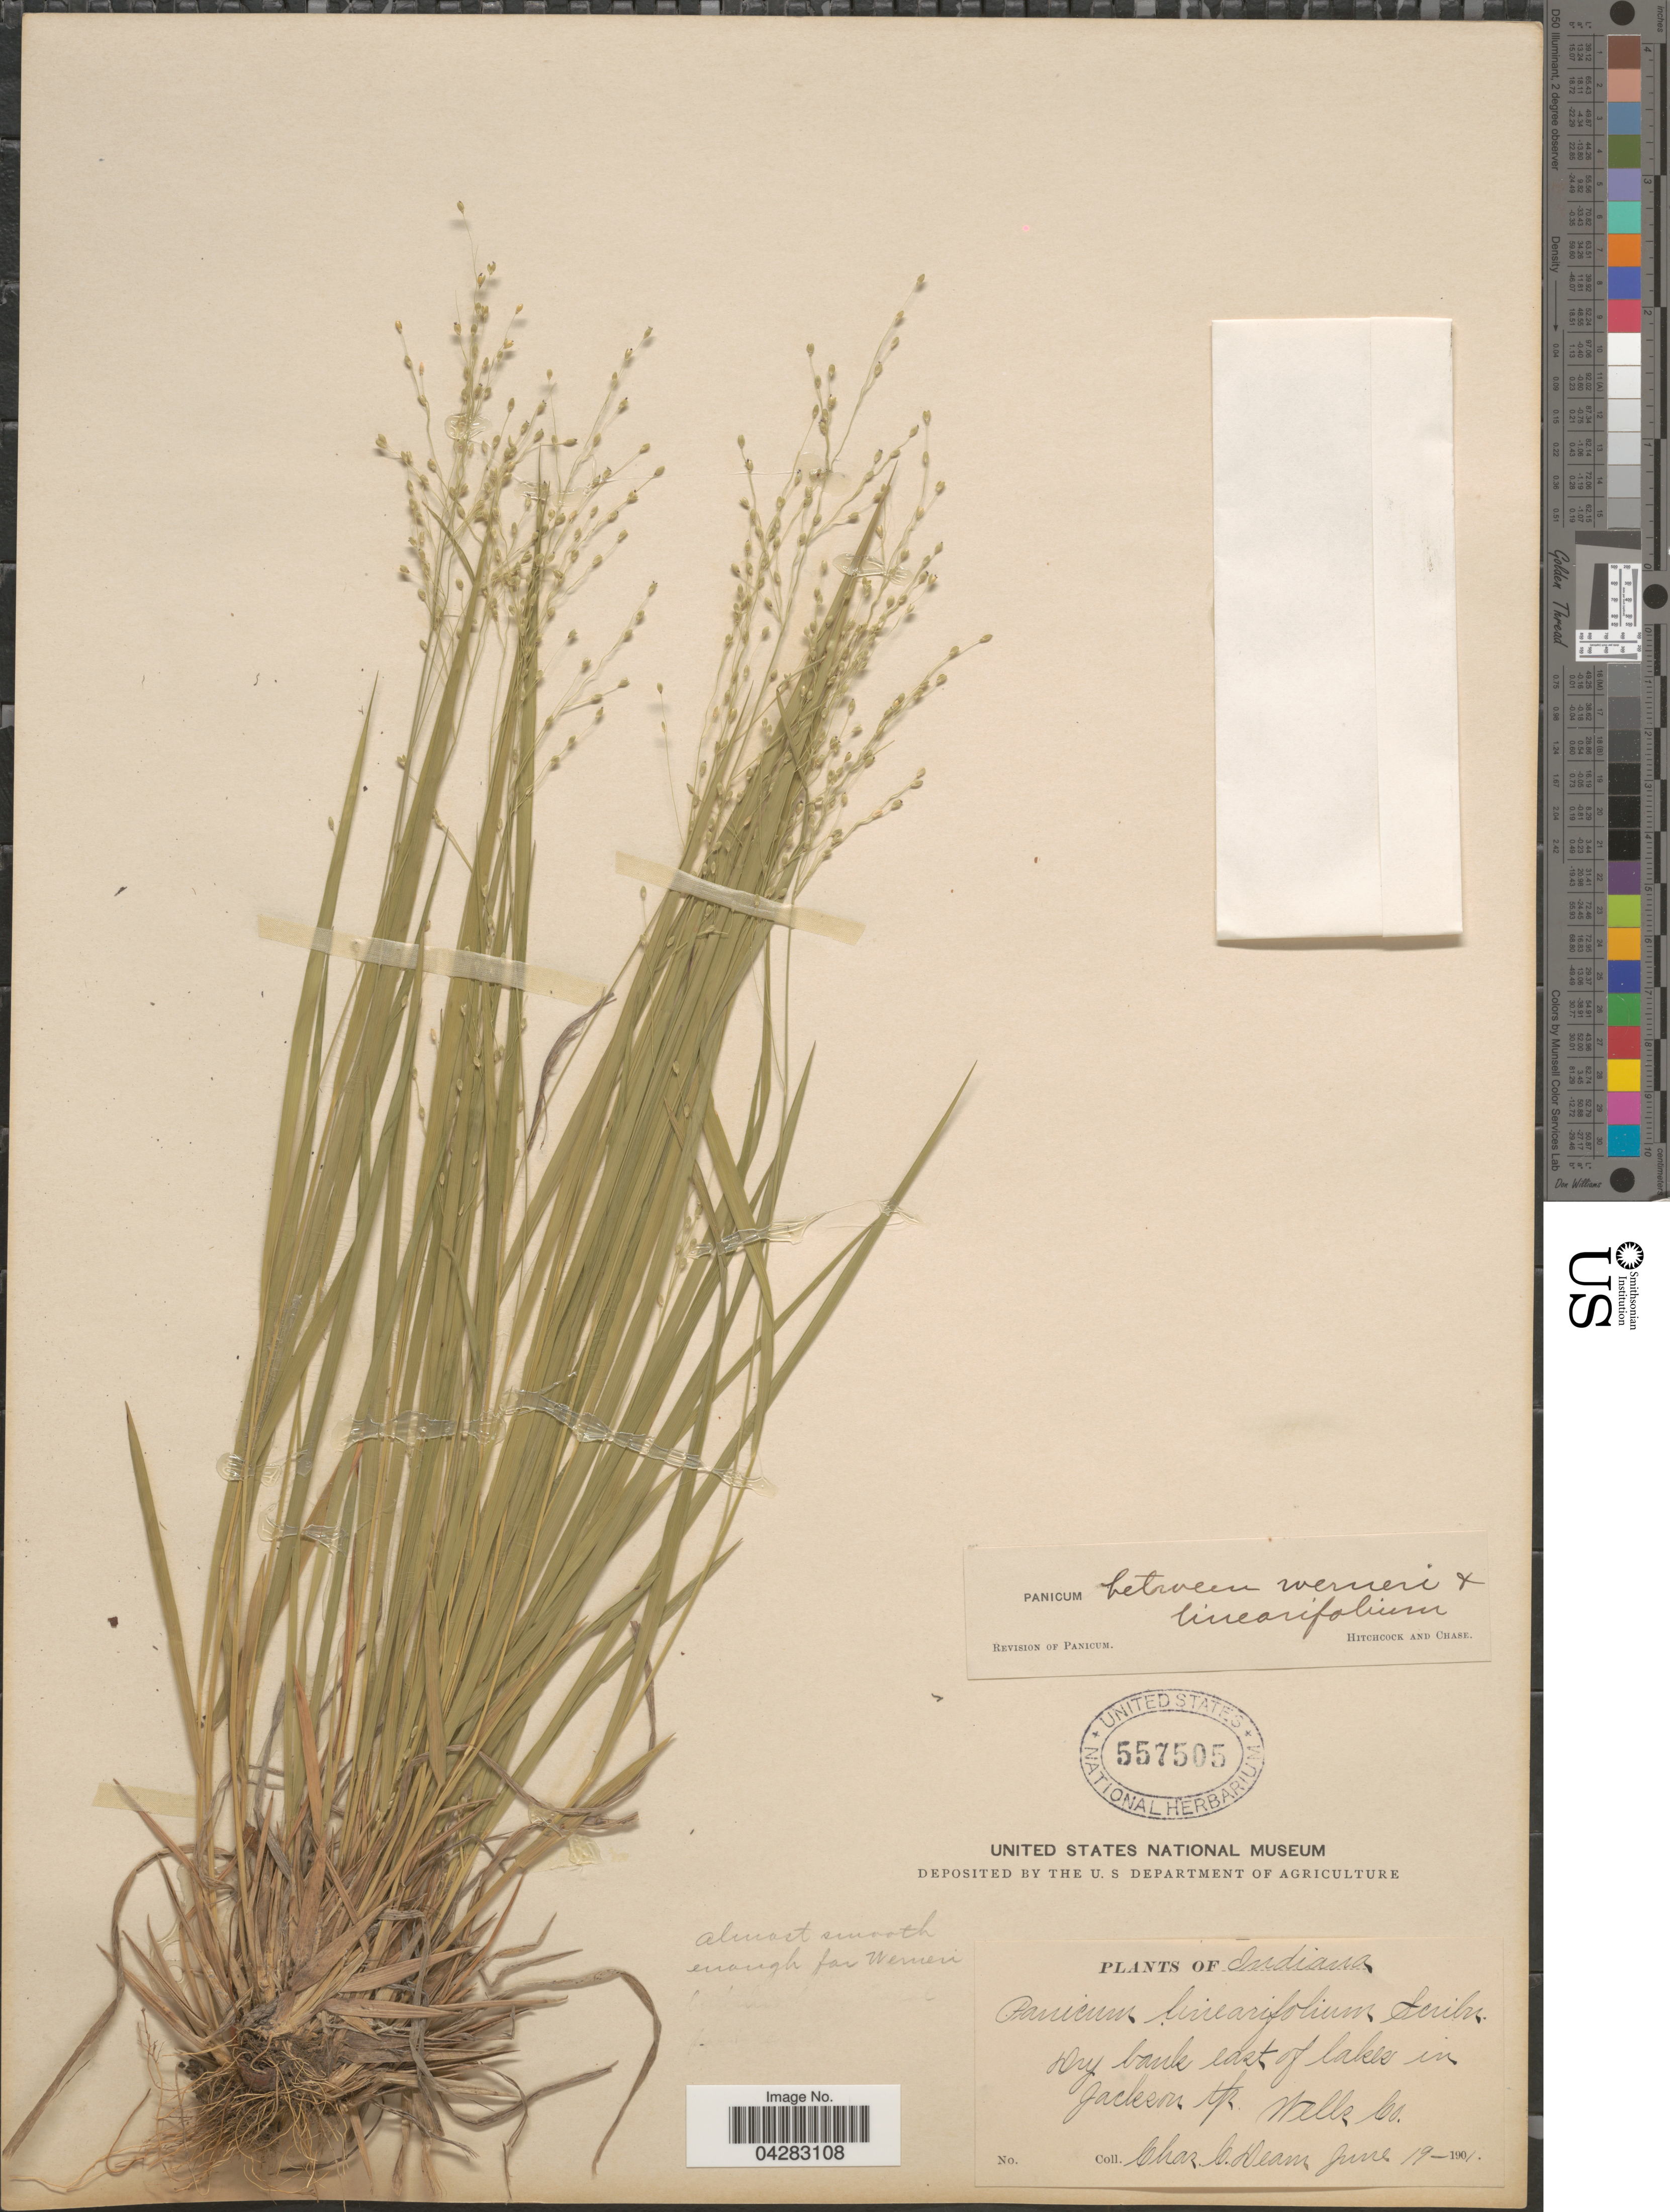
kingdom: Plantae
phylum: Tracheophyta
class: Liliopsida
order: Poales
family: Poaceae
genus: Dichanthelium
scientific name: Dichanthelium linearifolium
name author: (Scribn.) Gould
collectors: C. C. Deam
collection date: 1901-06-19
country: United States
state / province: Indiana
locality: Dry bank east of lakes in Jackson tp. Wells Co.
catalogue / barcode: US 557505